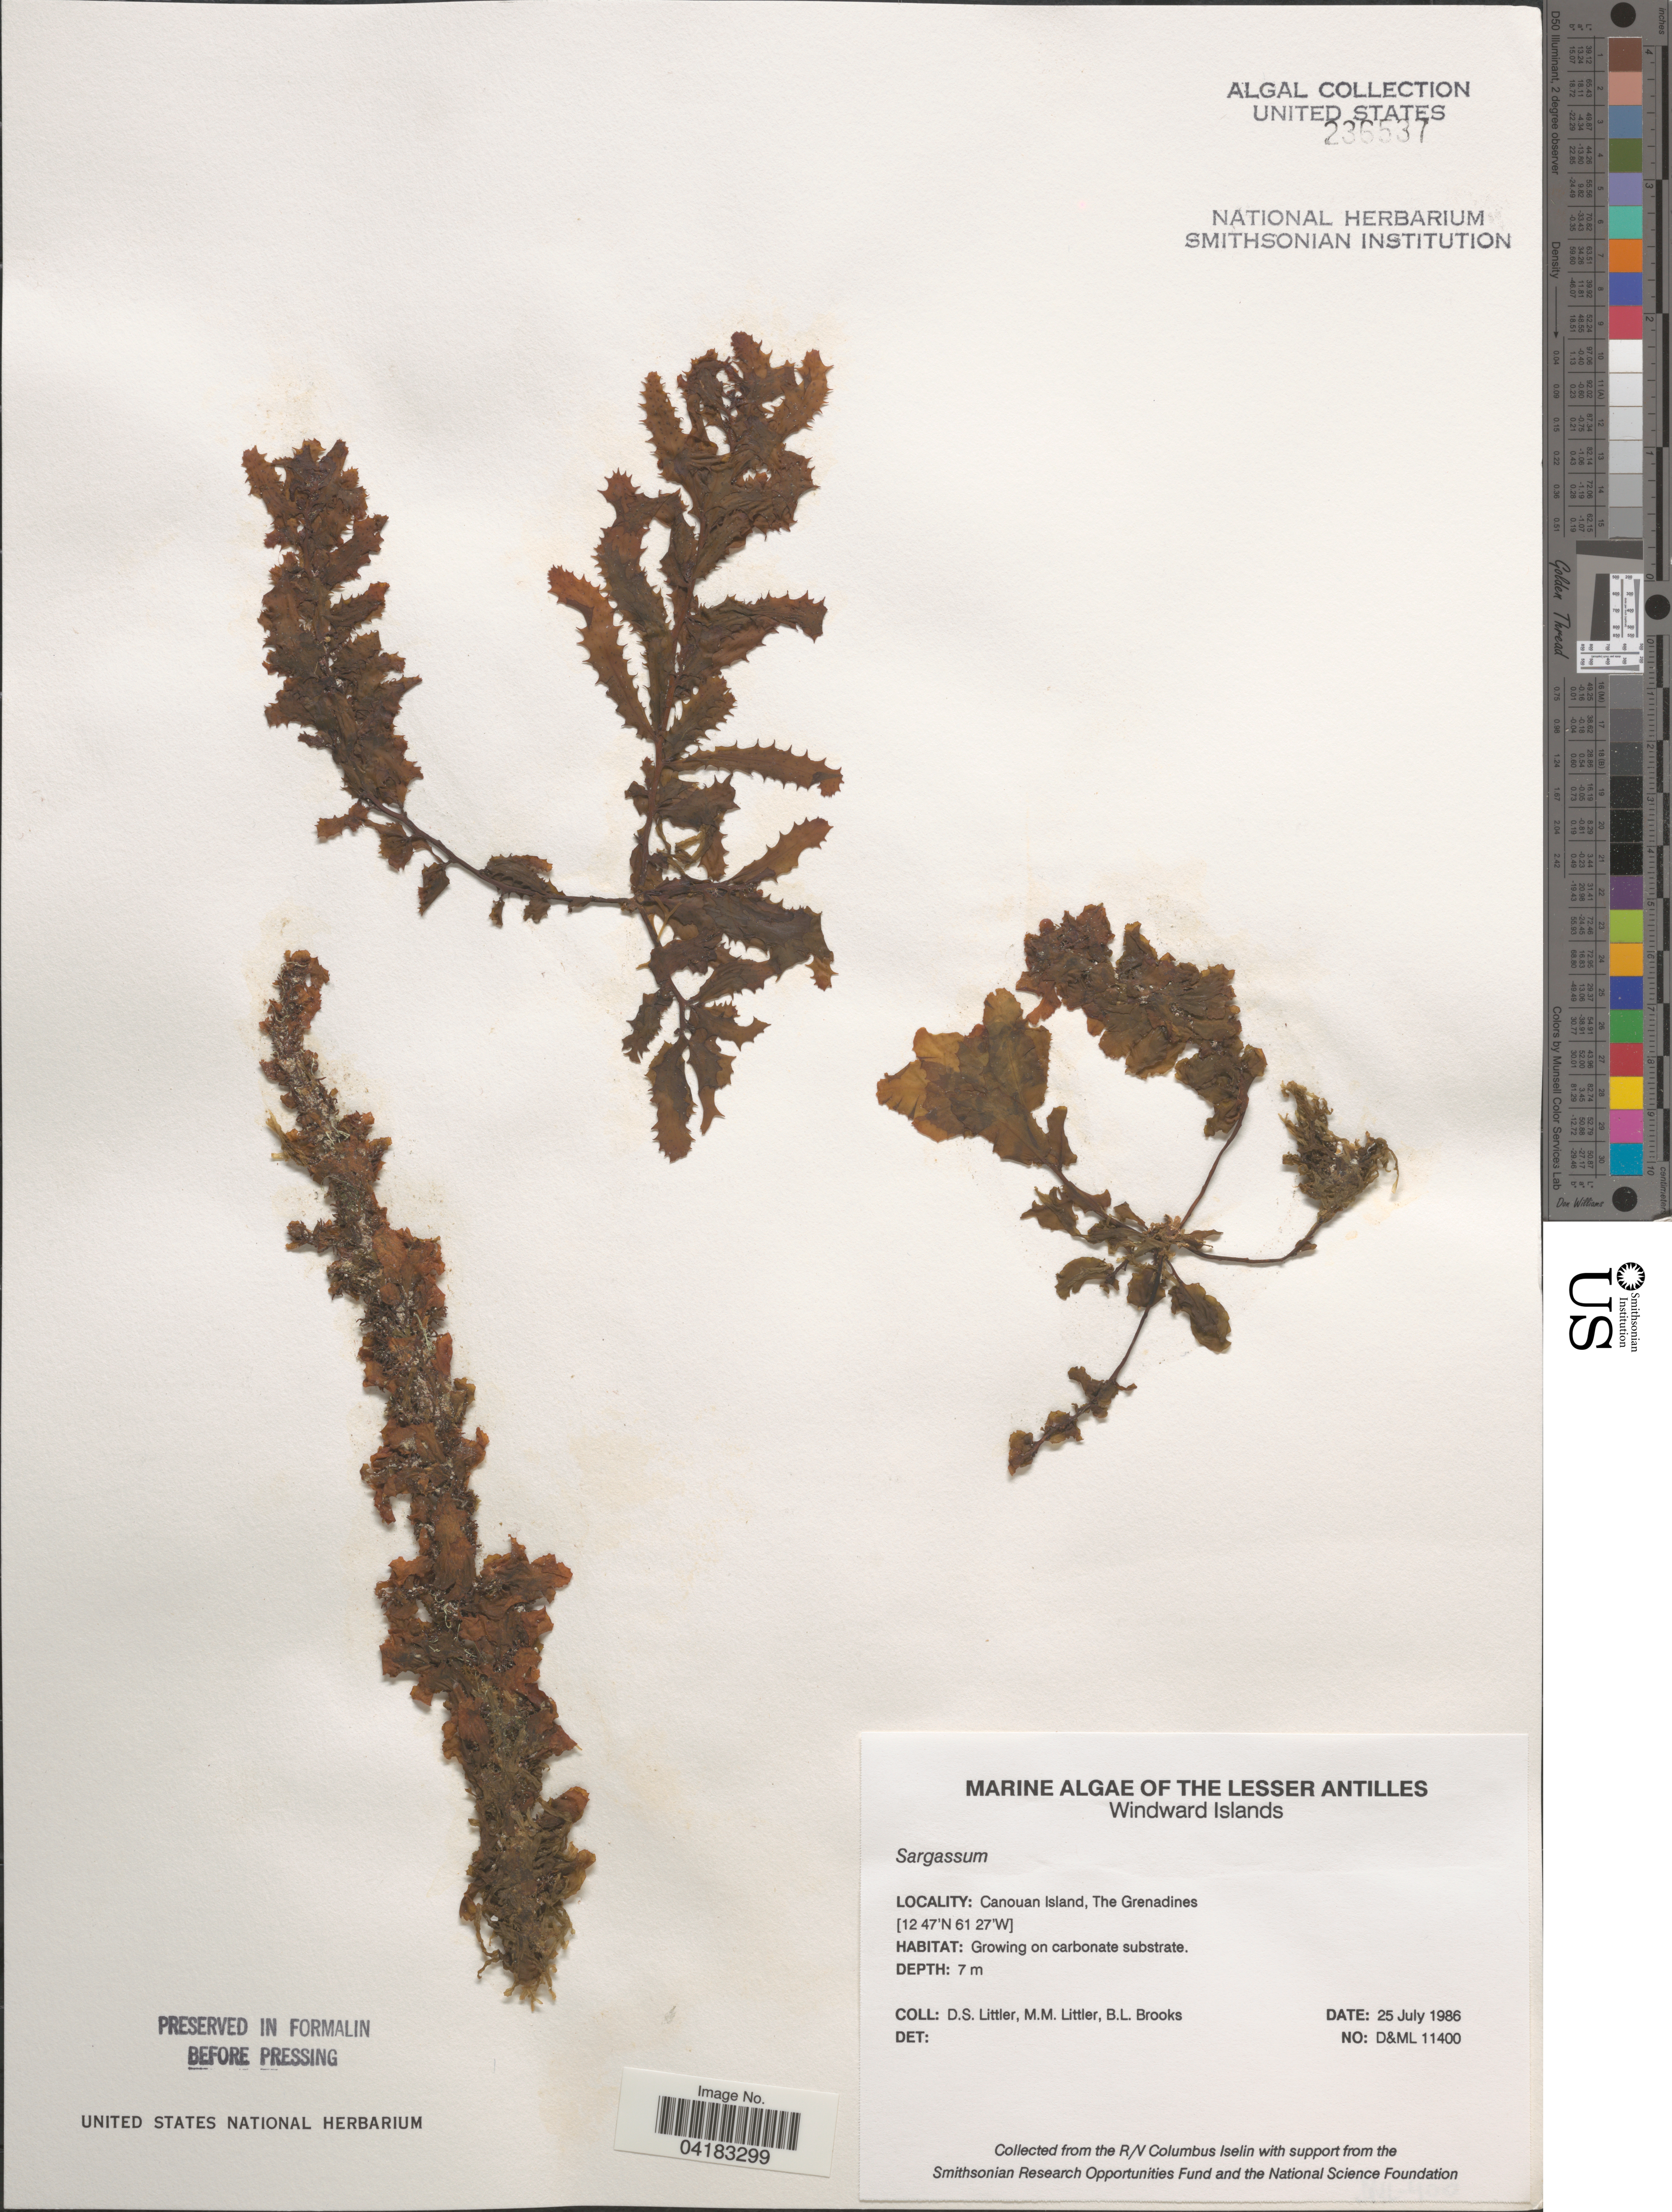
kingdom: Chromista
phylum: Ochrophyta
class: Phaeophyceae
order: Fucales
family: Sargassaceae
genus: Sargassum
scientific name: Sargassum sp.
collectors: D. S. Littler & B. Brooks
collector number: D&ML11400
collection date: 1986-07-25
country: St. Vincent - Grenadines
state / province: Grenadines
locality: The Lesser Antilles. Windward Islands. Canouan Island.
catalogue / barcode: US 236537